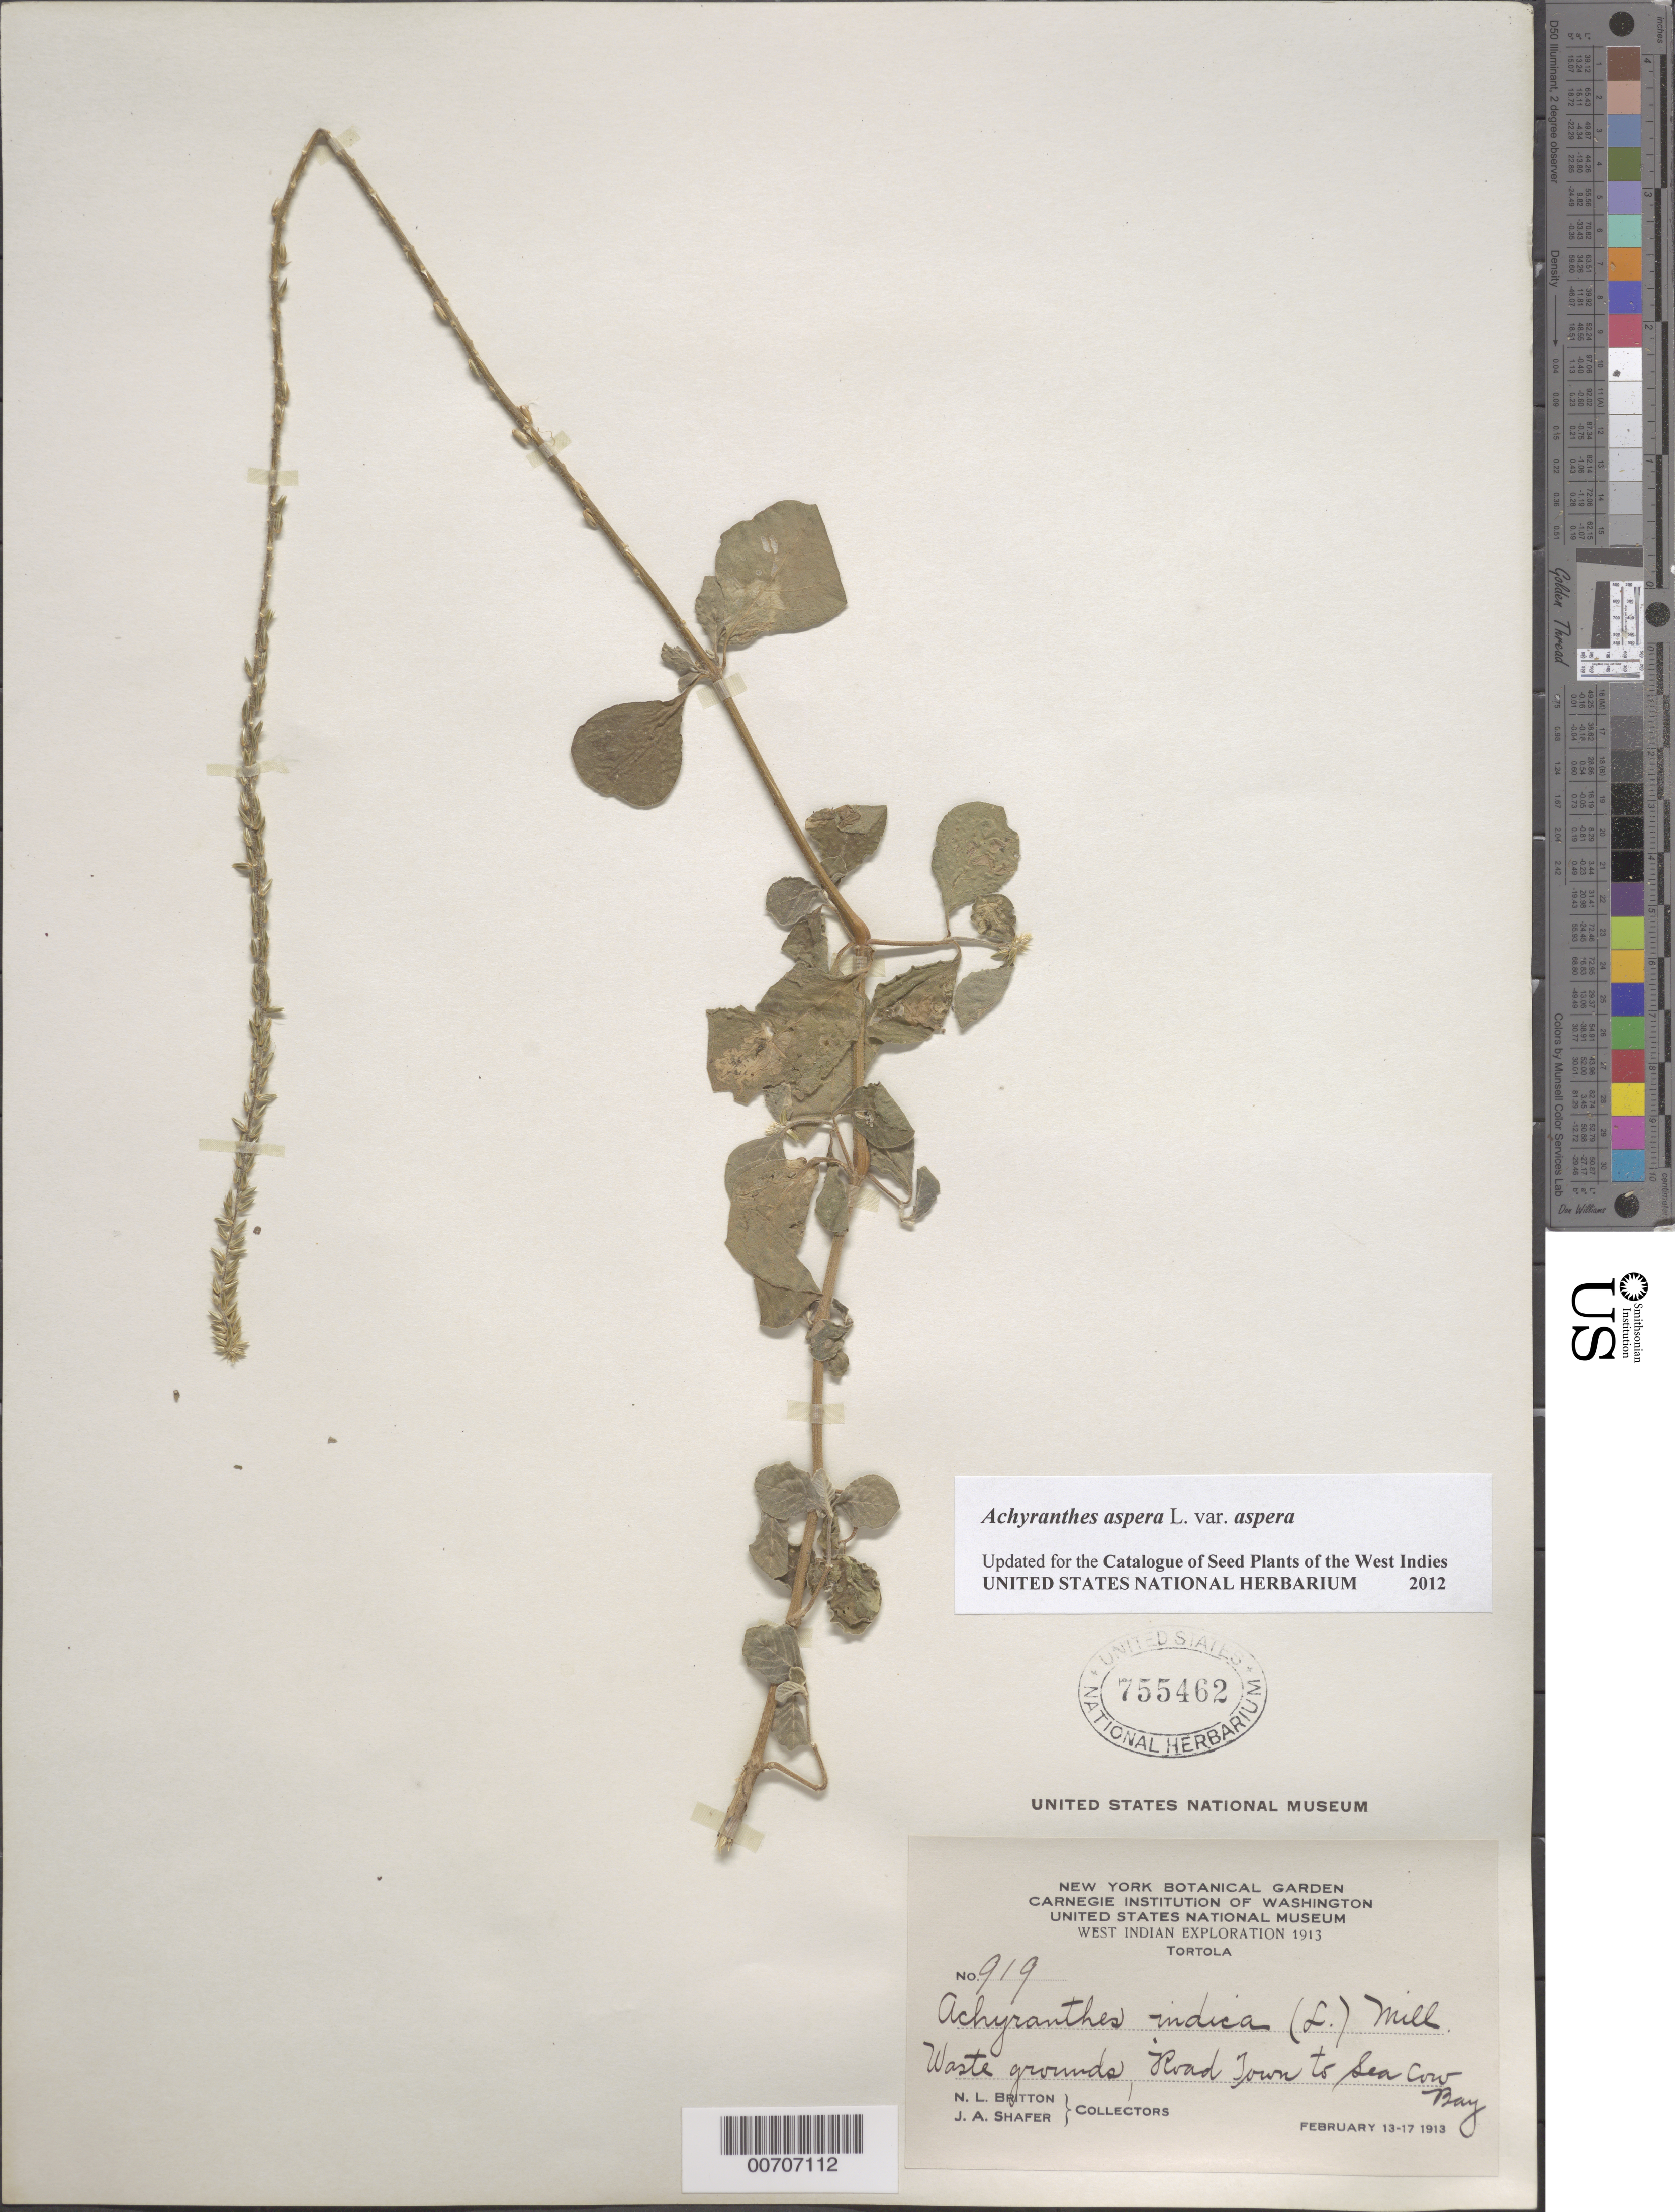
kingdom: Plantae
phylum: Tracheophyta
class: Magnoliopsida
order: Caryophyllales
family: Amaranthaceae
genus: Achyranthes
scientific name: Achyranthes indica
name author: Mill.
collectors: N. Britton & J. A. Shafer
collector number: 919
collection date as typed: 13 Feb 1913 to 17 Feb 1913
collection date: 1913-02-13/1913-02-17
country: British Virgin Islands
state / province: Tortola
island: Tortola Island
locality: Road Town to Sea Cow Bay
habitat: Waste grounds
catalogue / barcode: US 755462